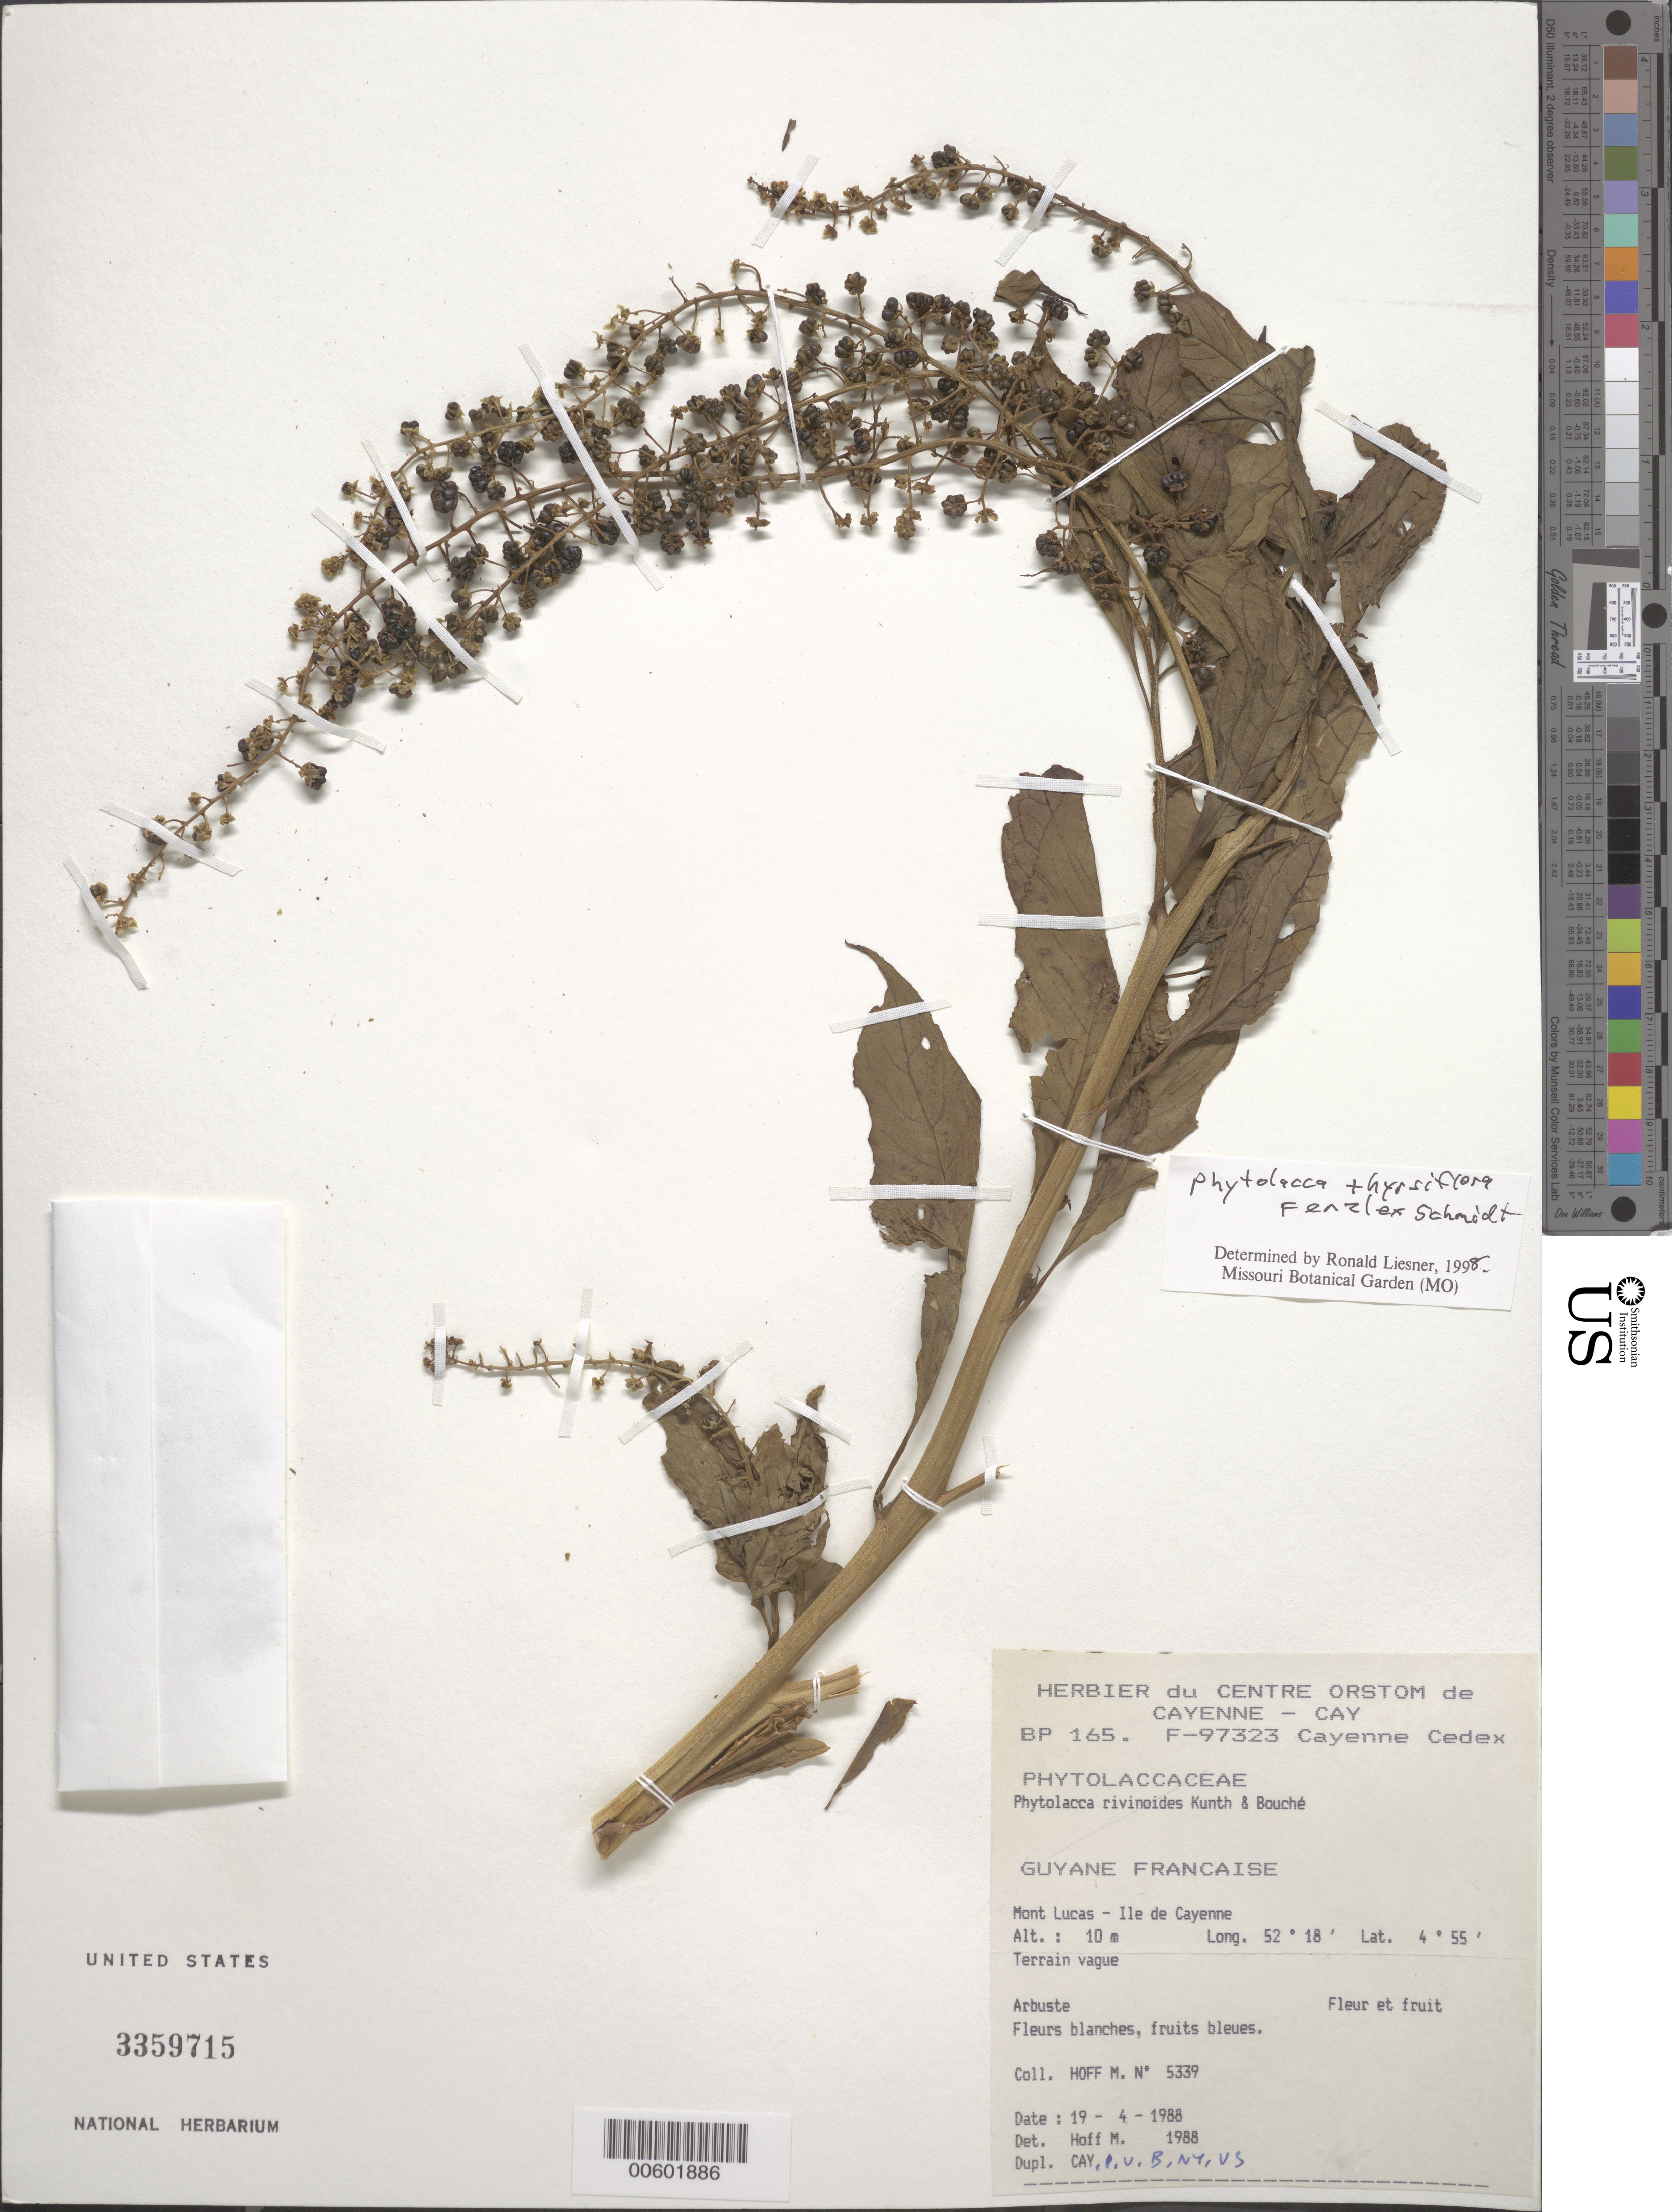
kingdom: Plantae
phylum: Tracheophyta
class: Magnoliopsida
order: Caryophyllales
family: Phytolaccaceae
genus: Phytolacca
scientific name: Phytolacca thyrsiflora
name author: Fenzl ex J.A. Schmidt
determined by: Liesner, R. L.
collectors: M. Hoff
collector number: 5339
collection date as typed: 19-Apr-88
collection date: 1988-04-19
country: French Guiana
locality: Mont Lucas, Ile de Cayenne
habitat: Waste ground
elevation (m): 10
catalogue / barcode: US 3359715